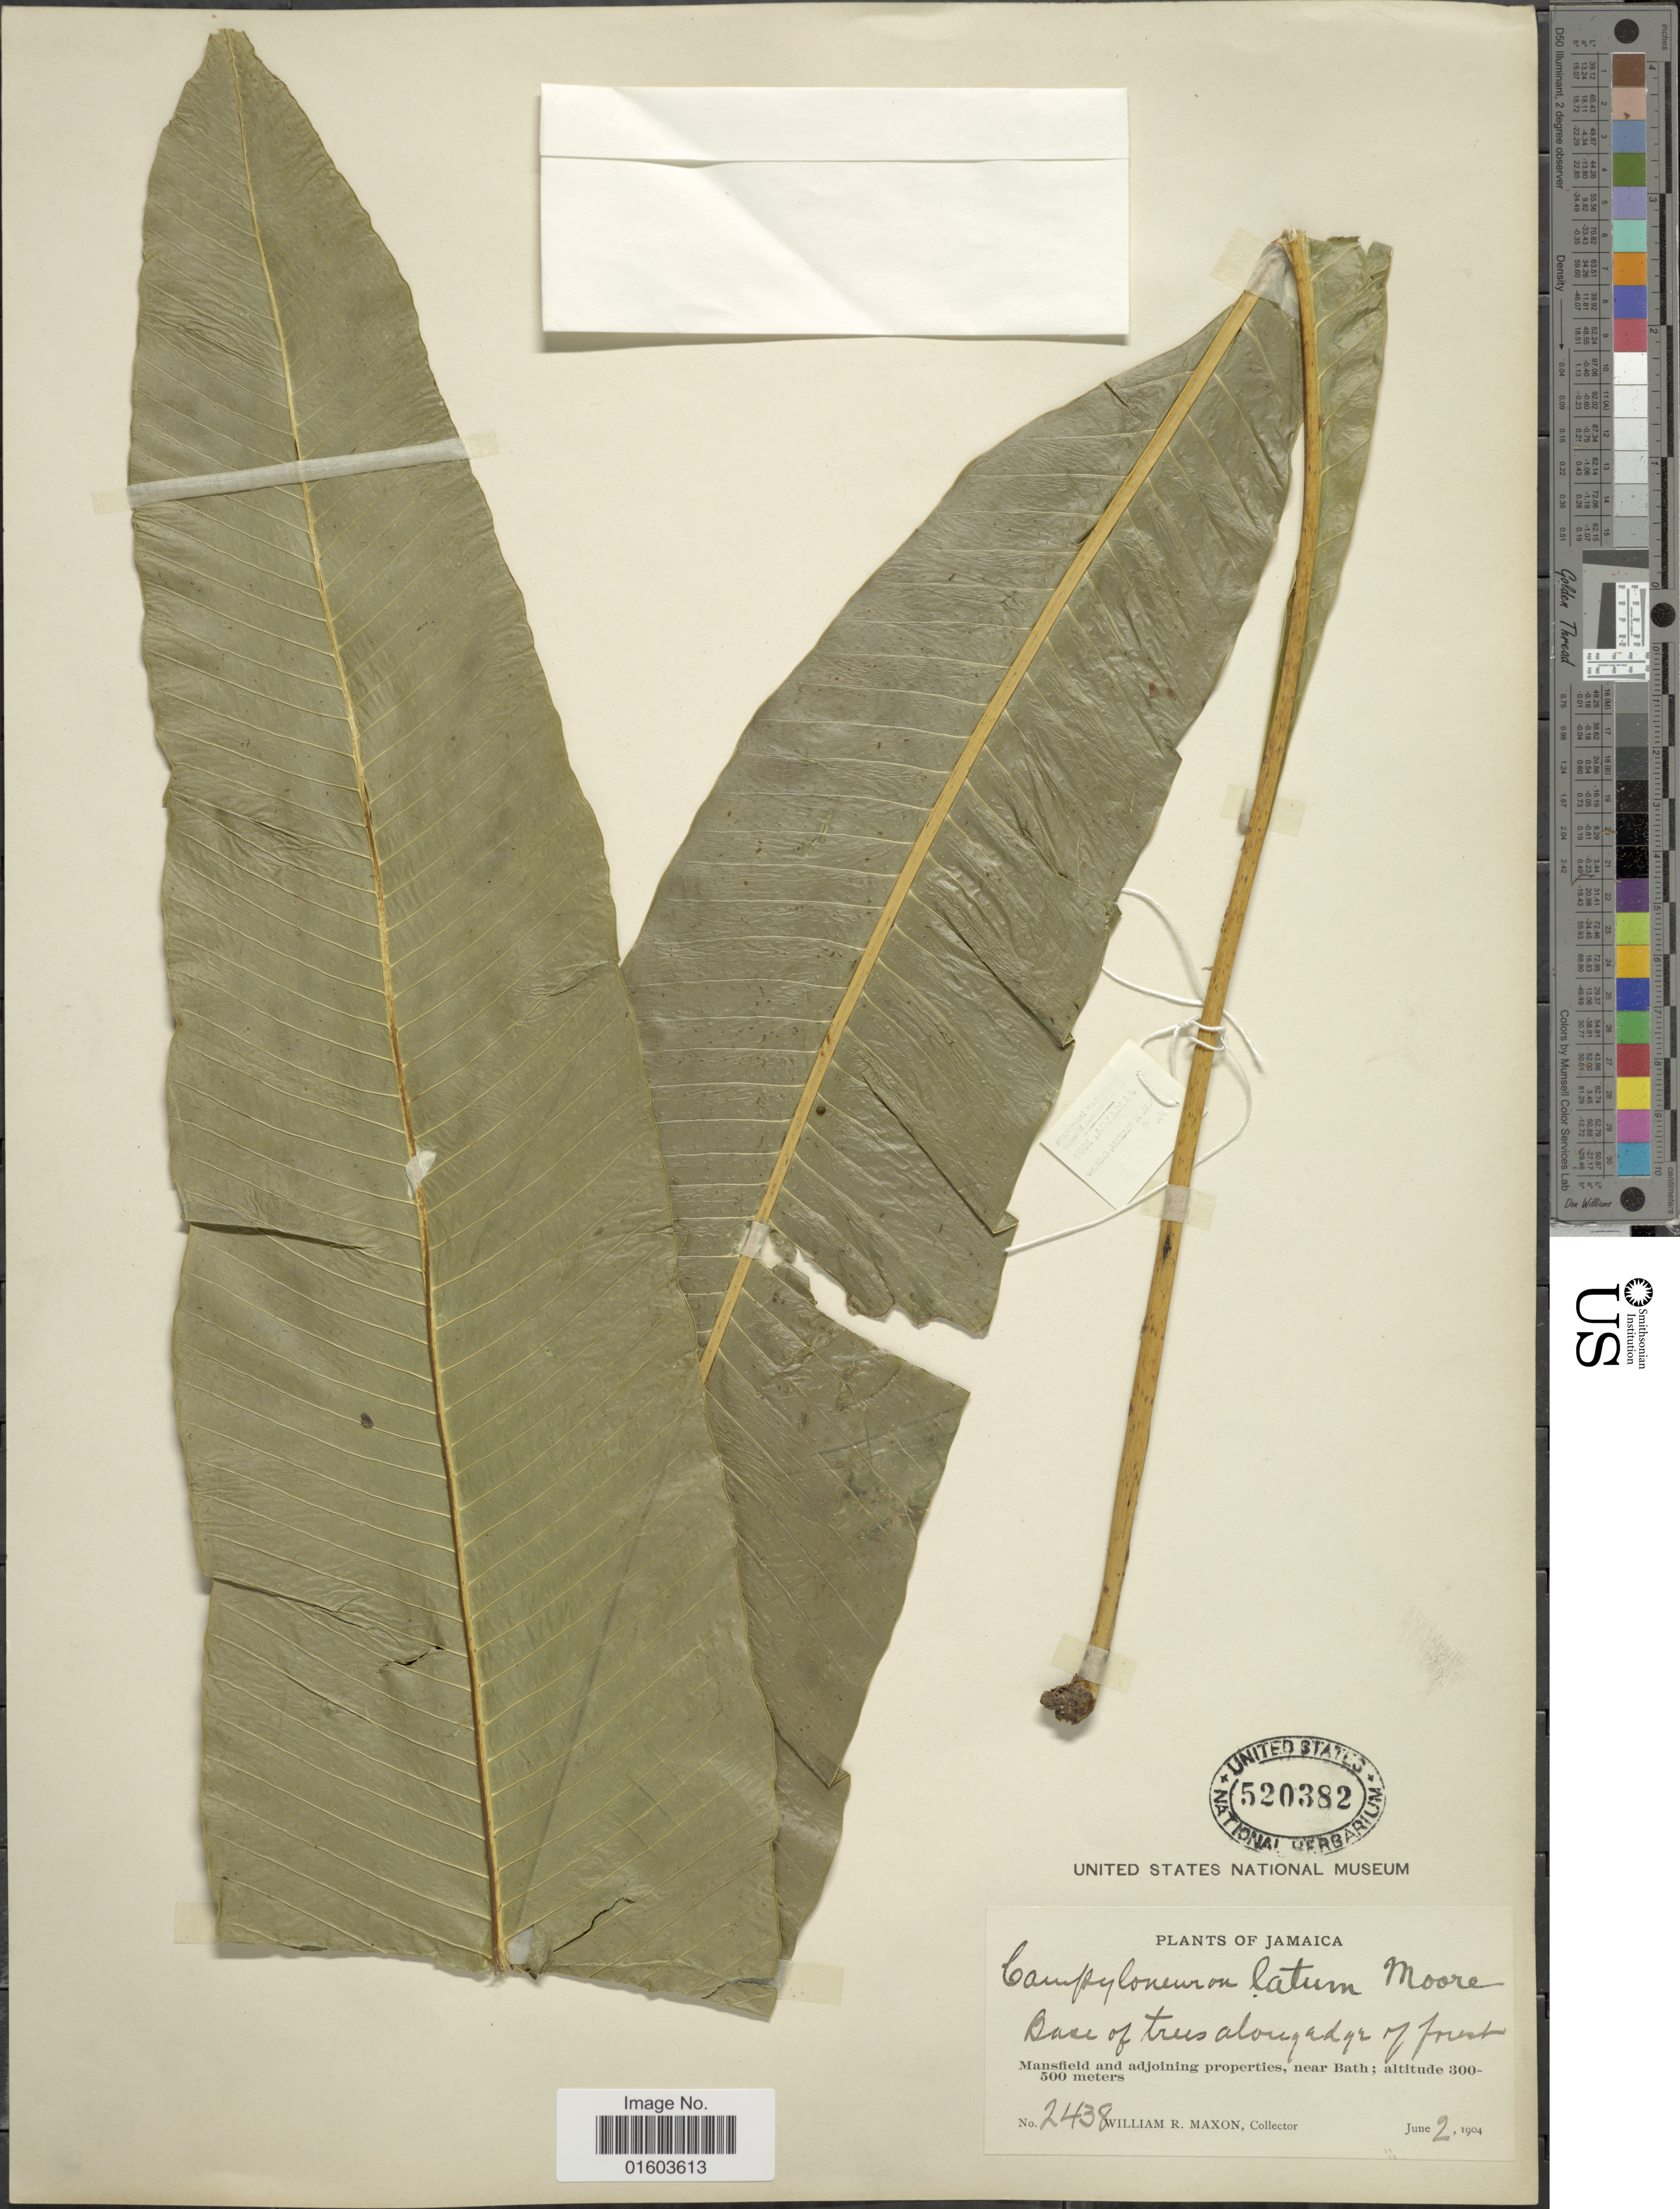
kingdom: Plantae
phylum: Tracheophyta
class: Polypodiopsida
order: Polypodiales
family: Polypodiaceae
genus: Campyloneurum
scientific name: Campyloneurum latum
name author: T. Moore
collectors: W. R. Maxon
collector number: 2438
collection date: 1904-06-02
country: Jamaica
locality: Mansfield and adjoining properties, near Bath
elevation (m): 300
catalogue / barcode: US 520382